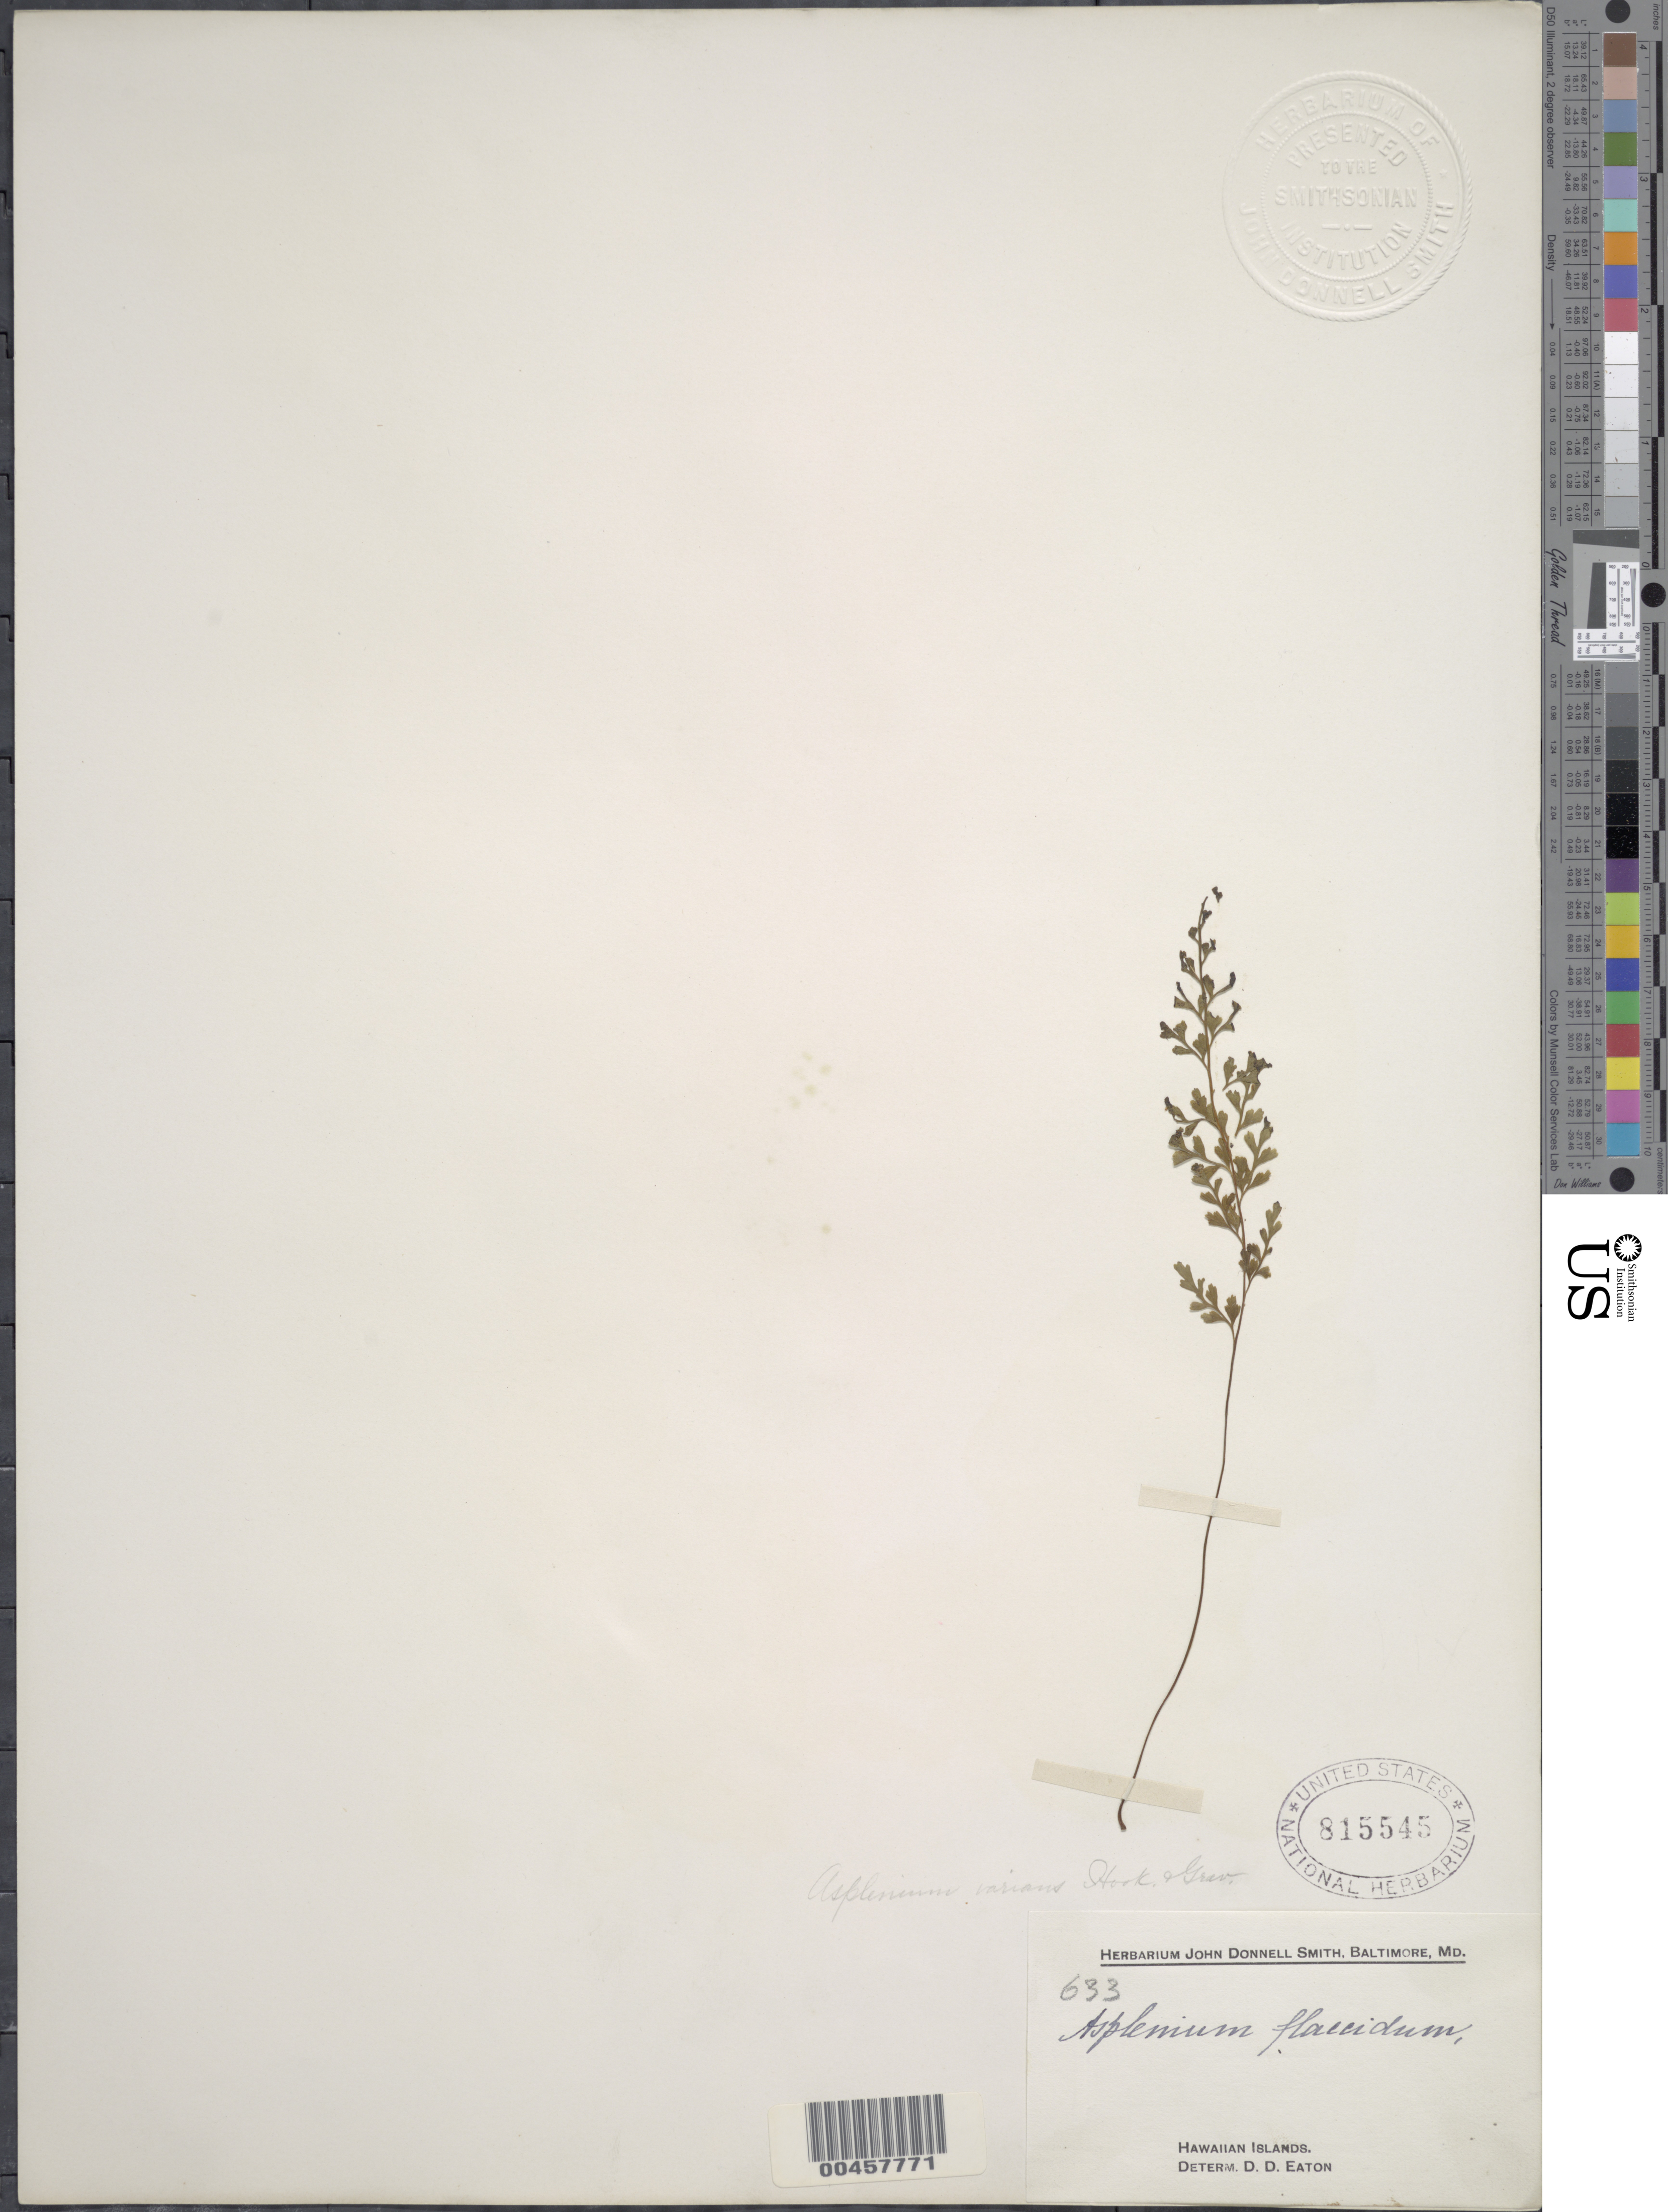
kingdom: Plantae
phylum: Tracheophyta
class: Polypodiopsida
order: Polypodiales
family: Aspleniaceae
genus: Asplenium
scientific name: Asplenium laciniatum subsp. laciniatum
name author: D. Don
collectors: J. Donnell Smith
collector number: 633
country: United States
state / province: Hawaii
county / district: Hawaii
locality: Hawaiian Islands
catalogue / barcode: US 815545